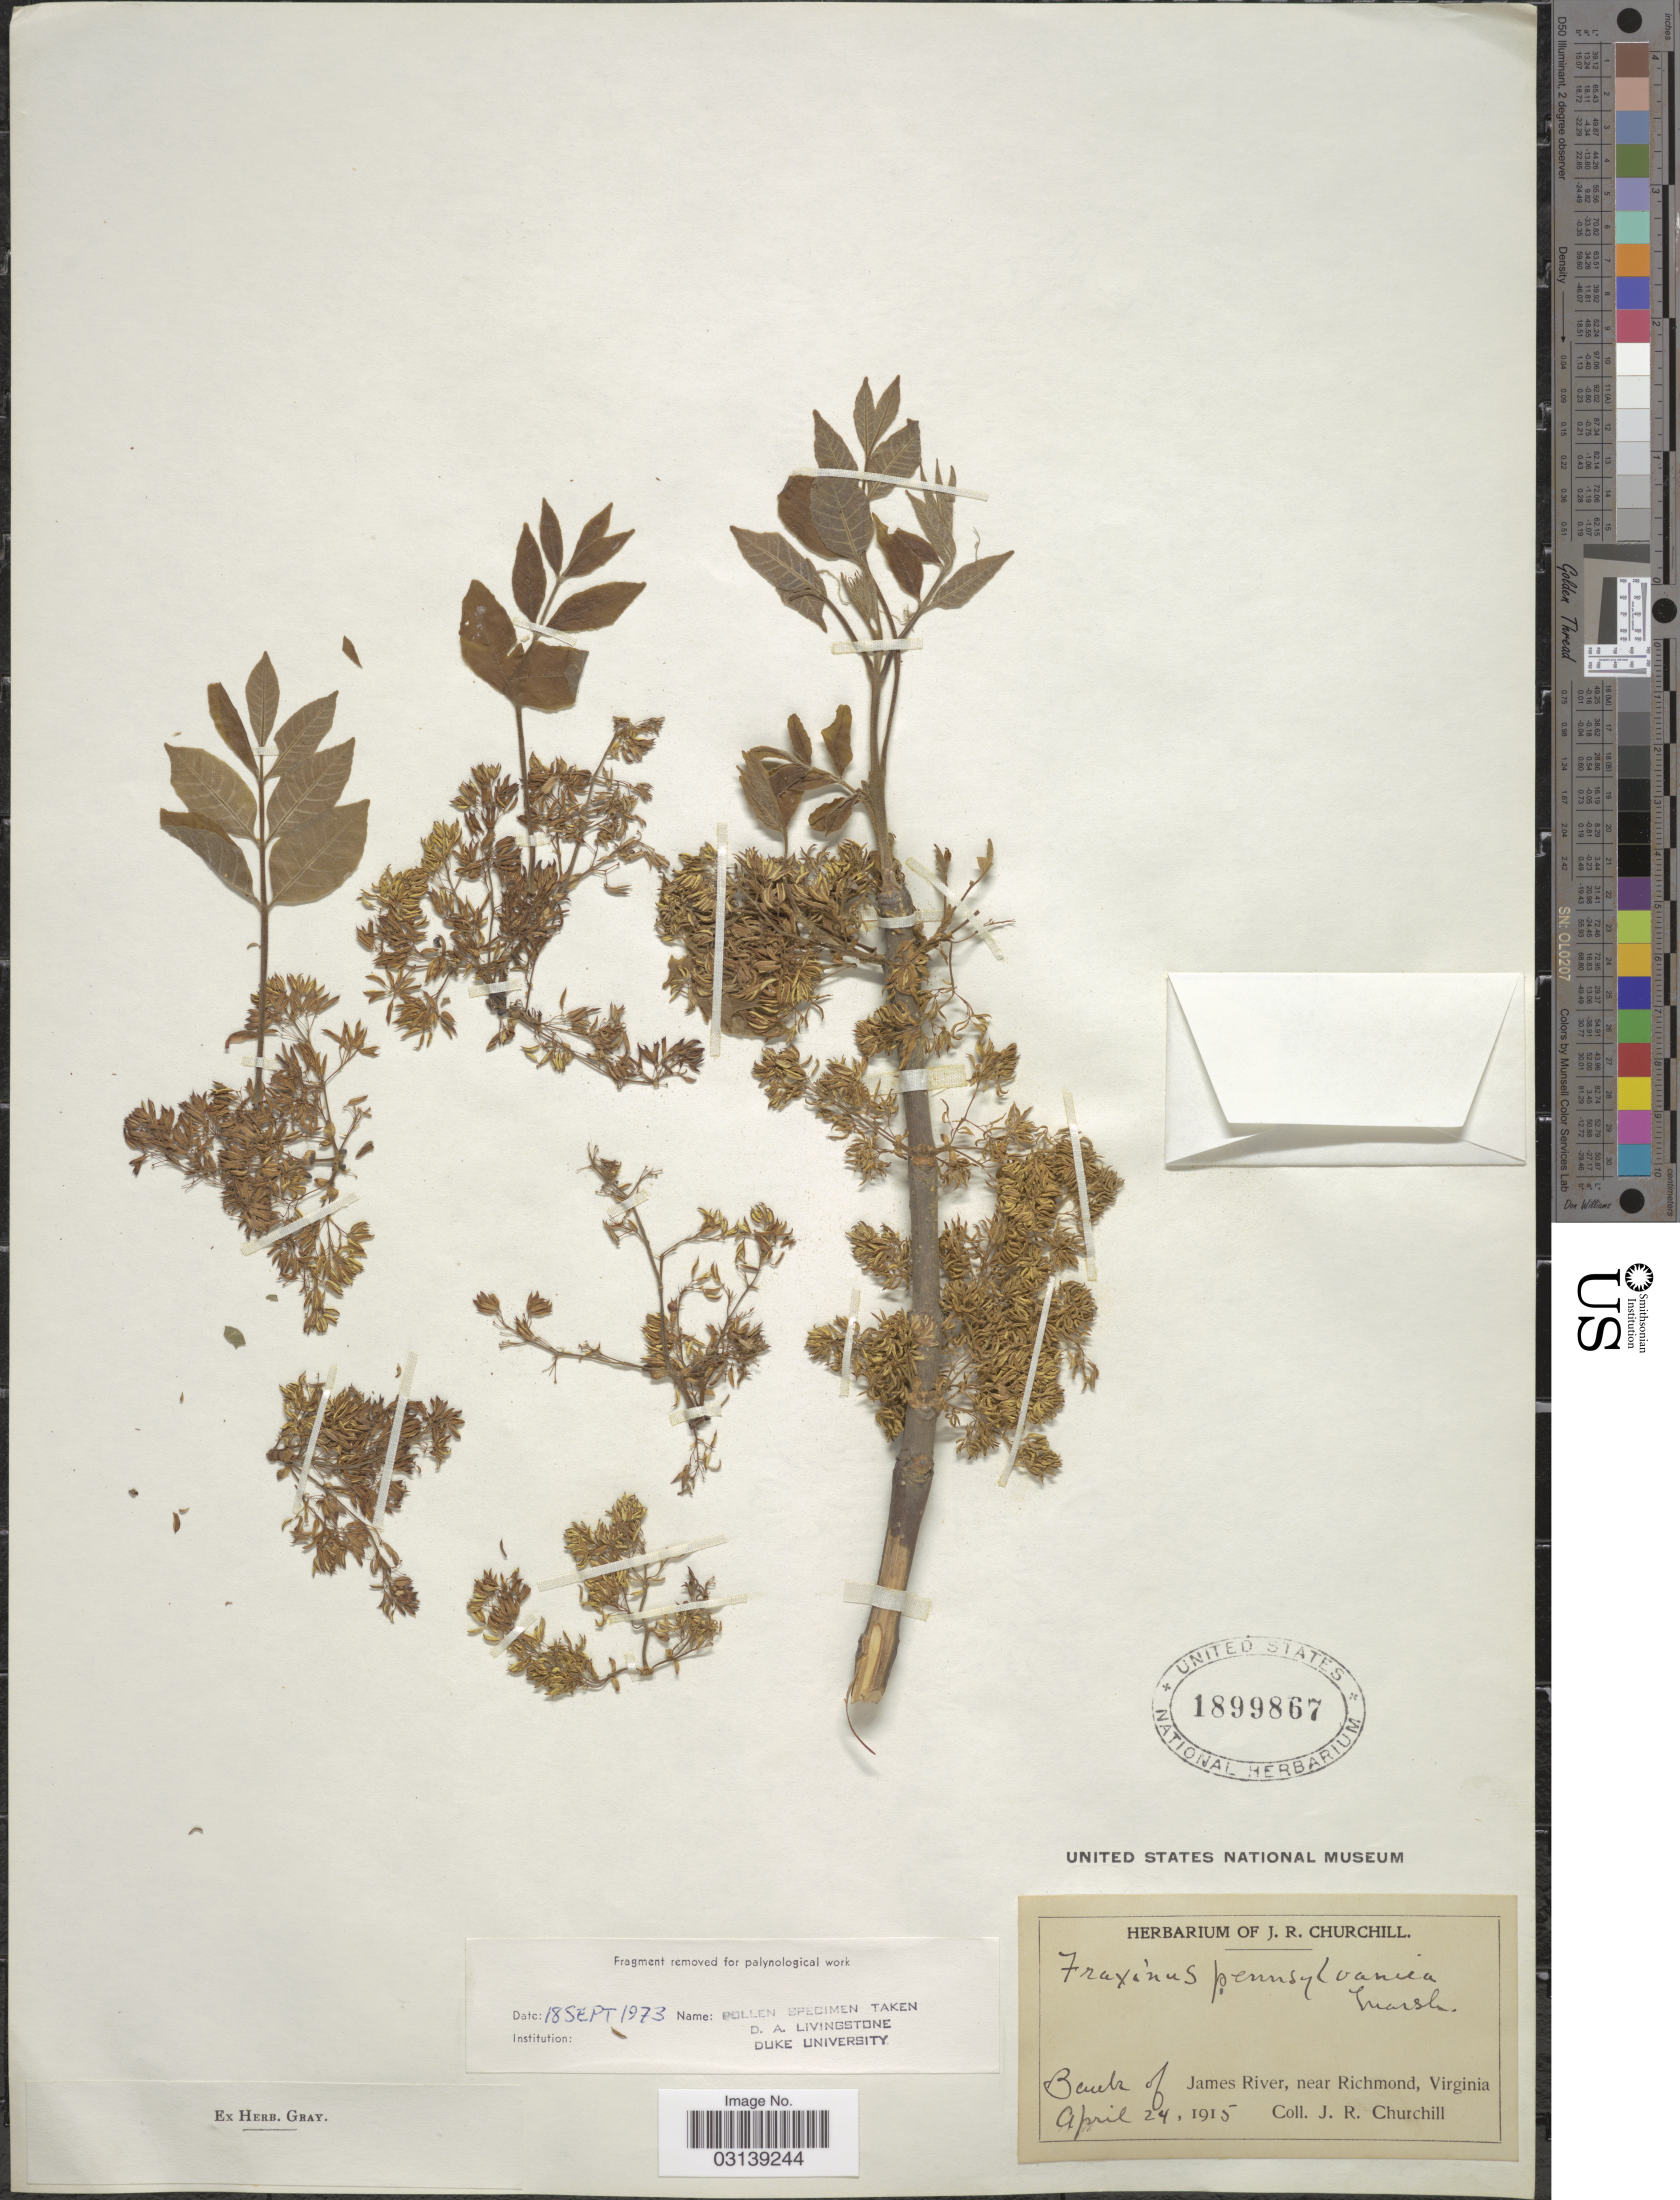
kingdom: Plantae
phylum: Tracheophyta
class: Magnoliopsida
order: Lamiales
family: Oleaceae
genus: Fraxinus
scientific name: Fraxinus pennsylvanica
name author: Marshall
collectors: J. Churchill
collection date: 1915-04-24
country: United States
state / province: Virginia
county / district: City of Richmond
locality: Bank of James River, near Richmond.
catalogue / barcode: US 1899867